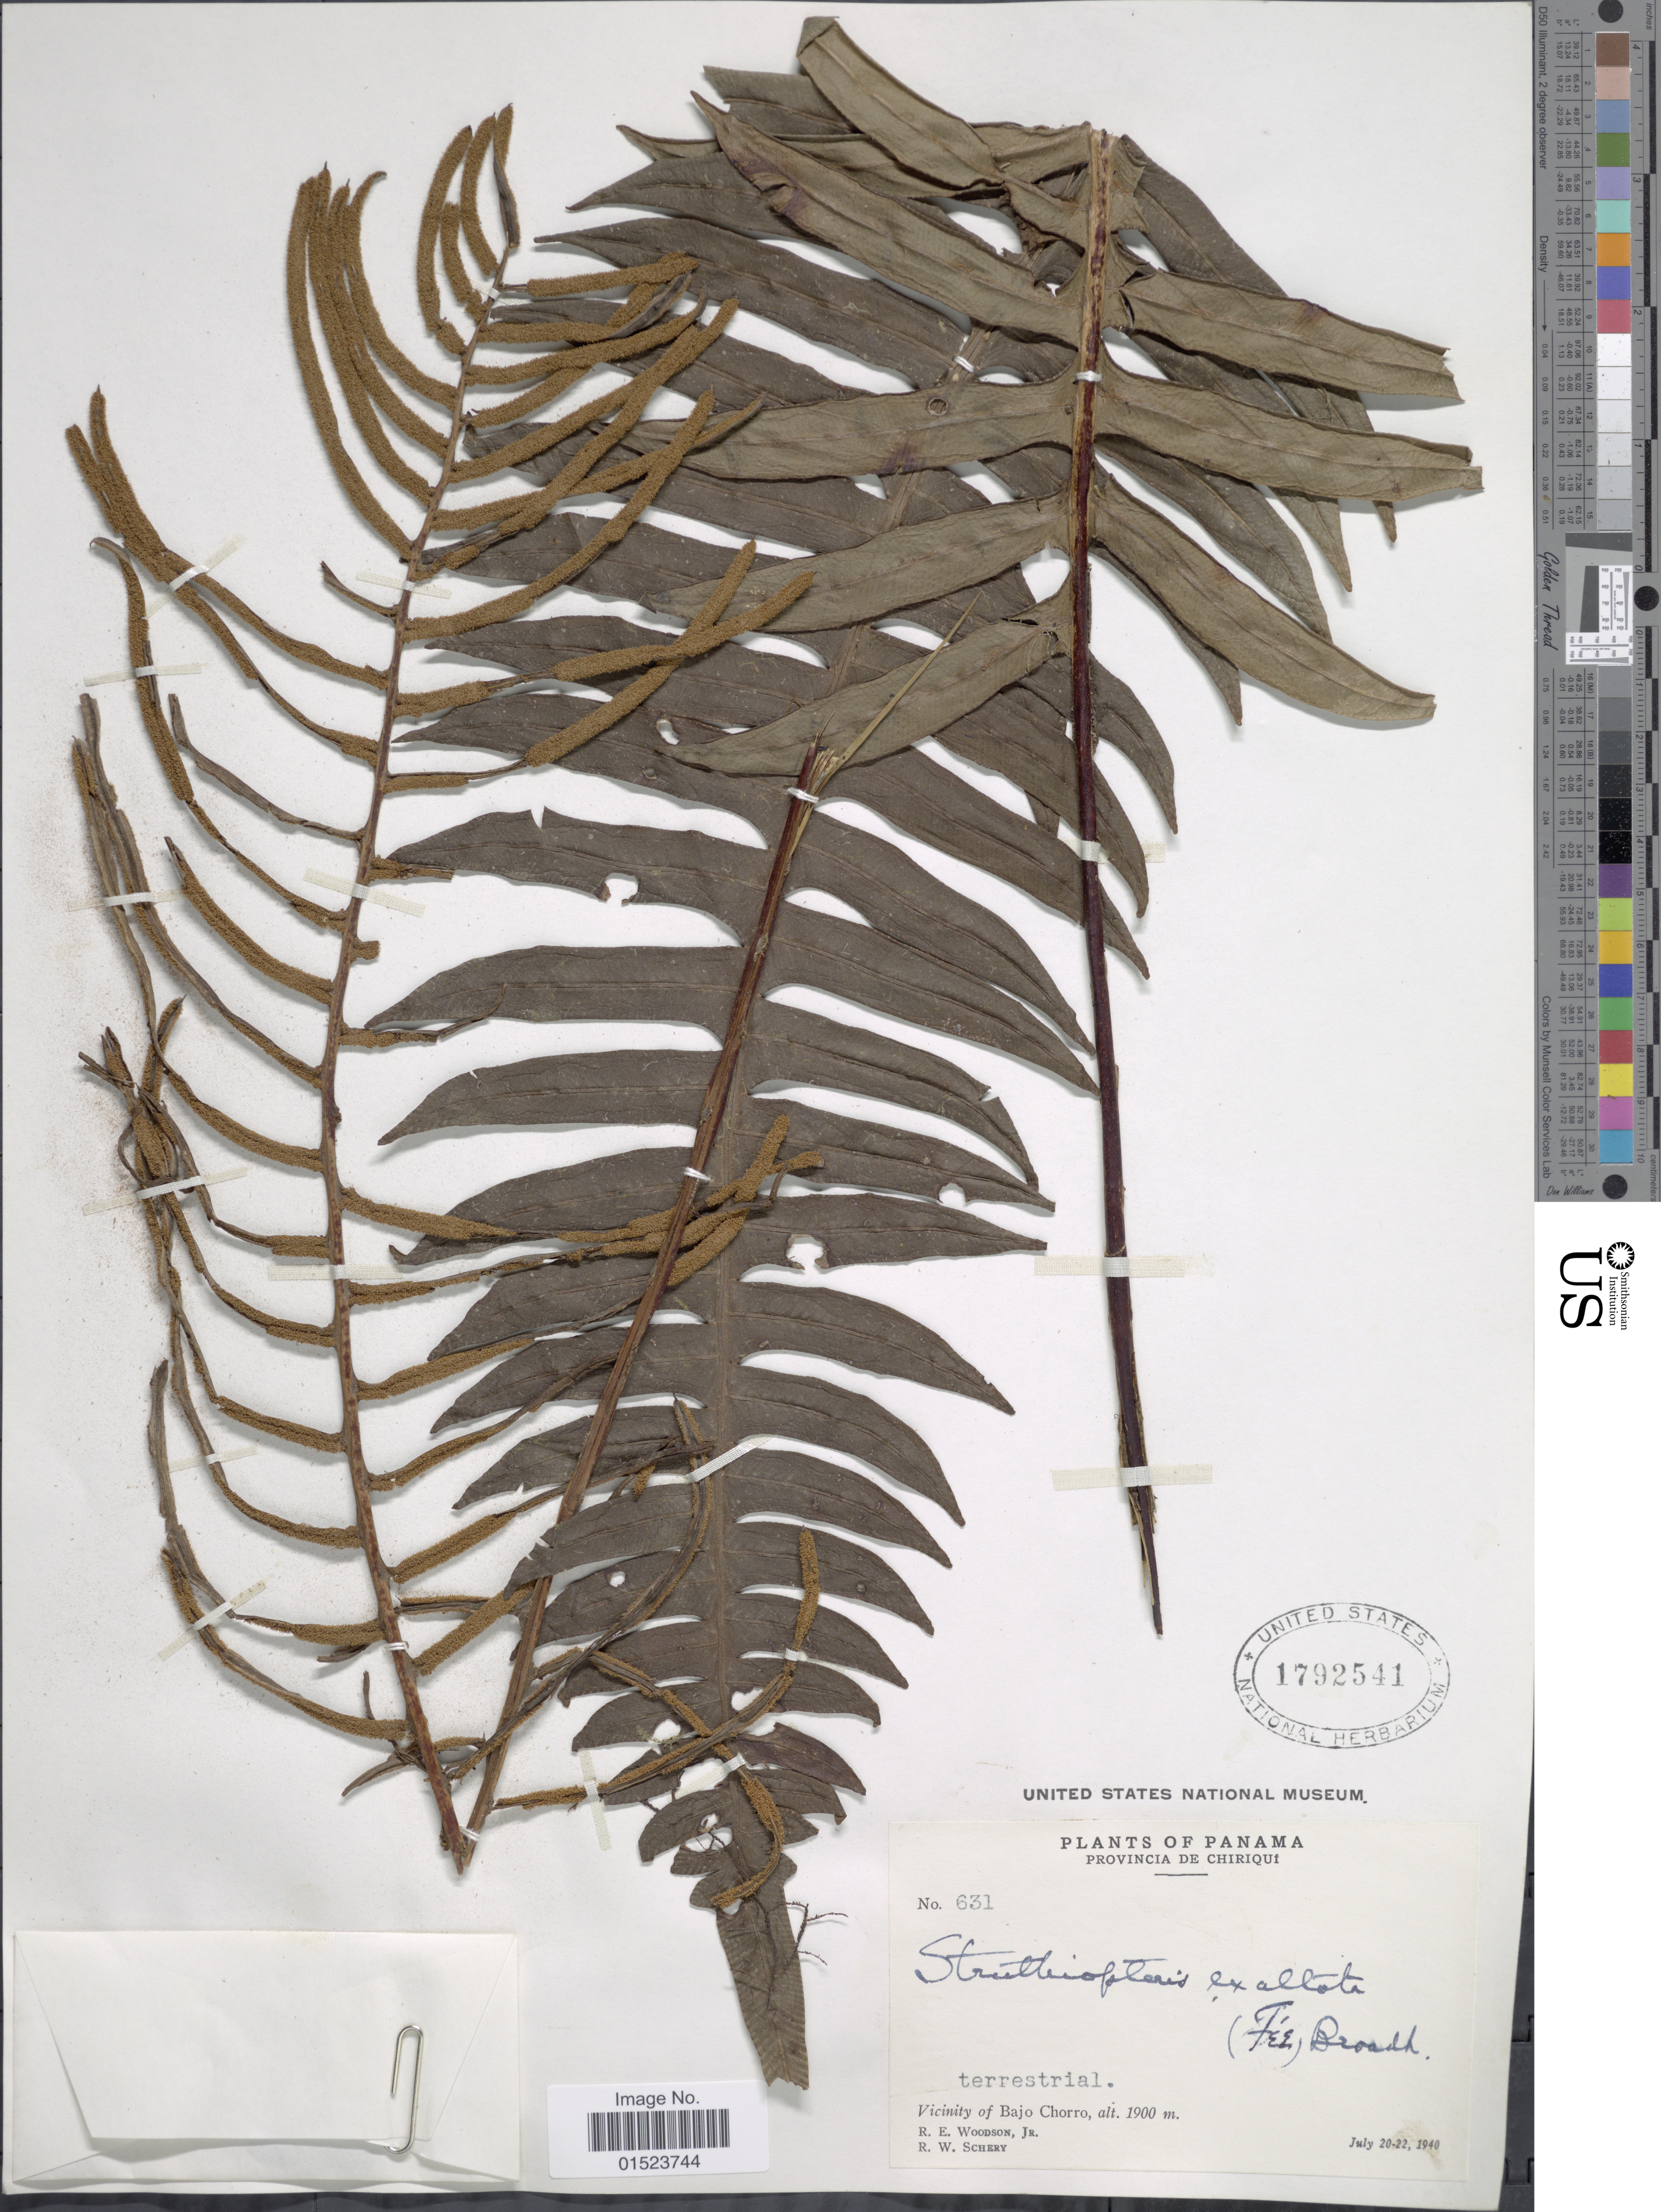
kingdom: Plantae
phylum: Tracheophyta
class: Polypodiopsida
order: Polypodiales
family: Blechnaceae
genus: Blechnum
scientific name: Blechnum divergens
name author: (Kunze) Mett.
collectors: R. E. Woodson & R. W. Schery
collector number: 631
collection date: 1940-07-20/1940-07-22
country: Panama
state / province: Chiriqui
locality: Vicinity of Bajo Chorro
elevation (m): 1900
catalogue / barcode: US 1792541